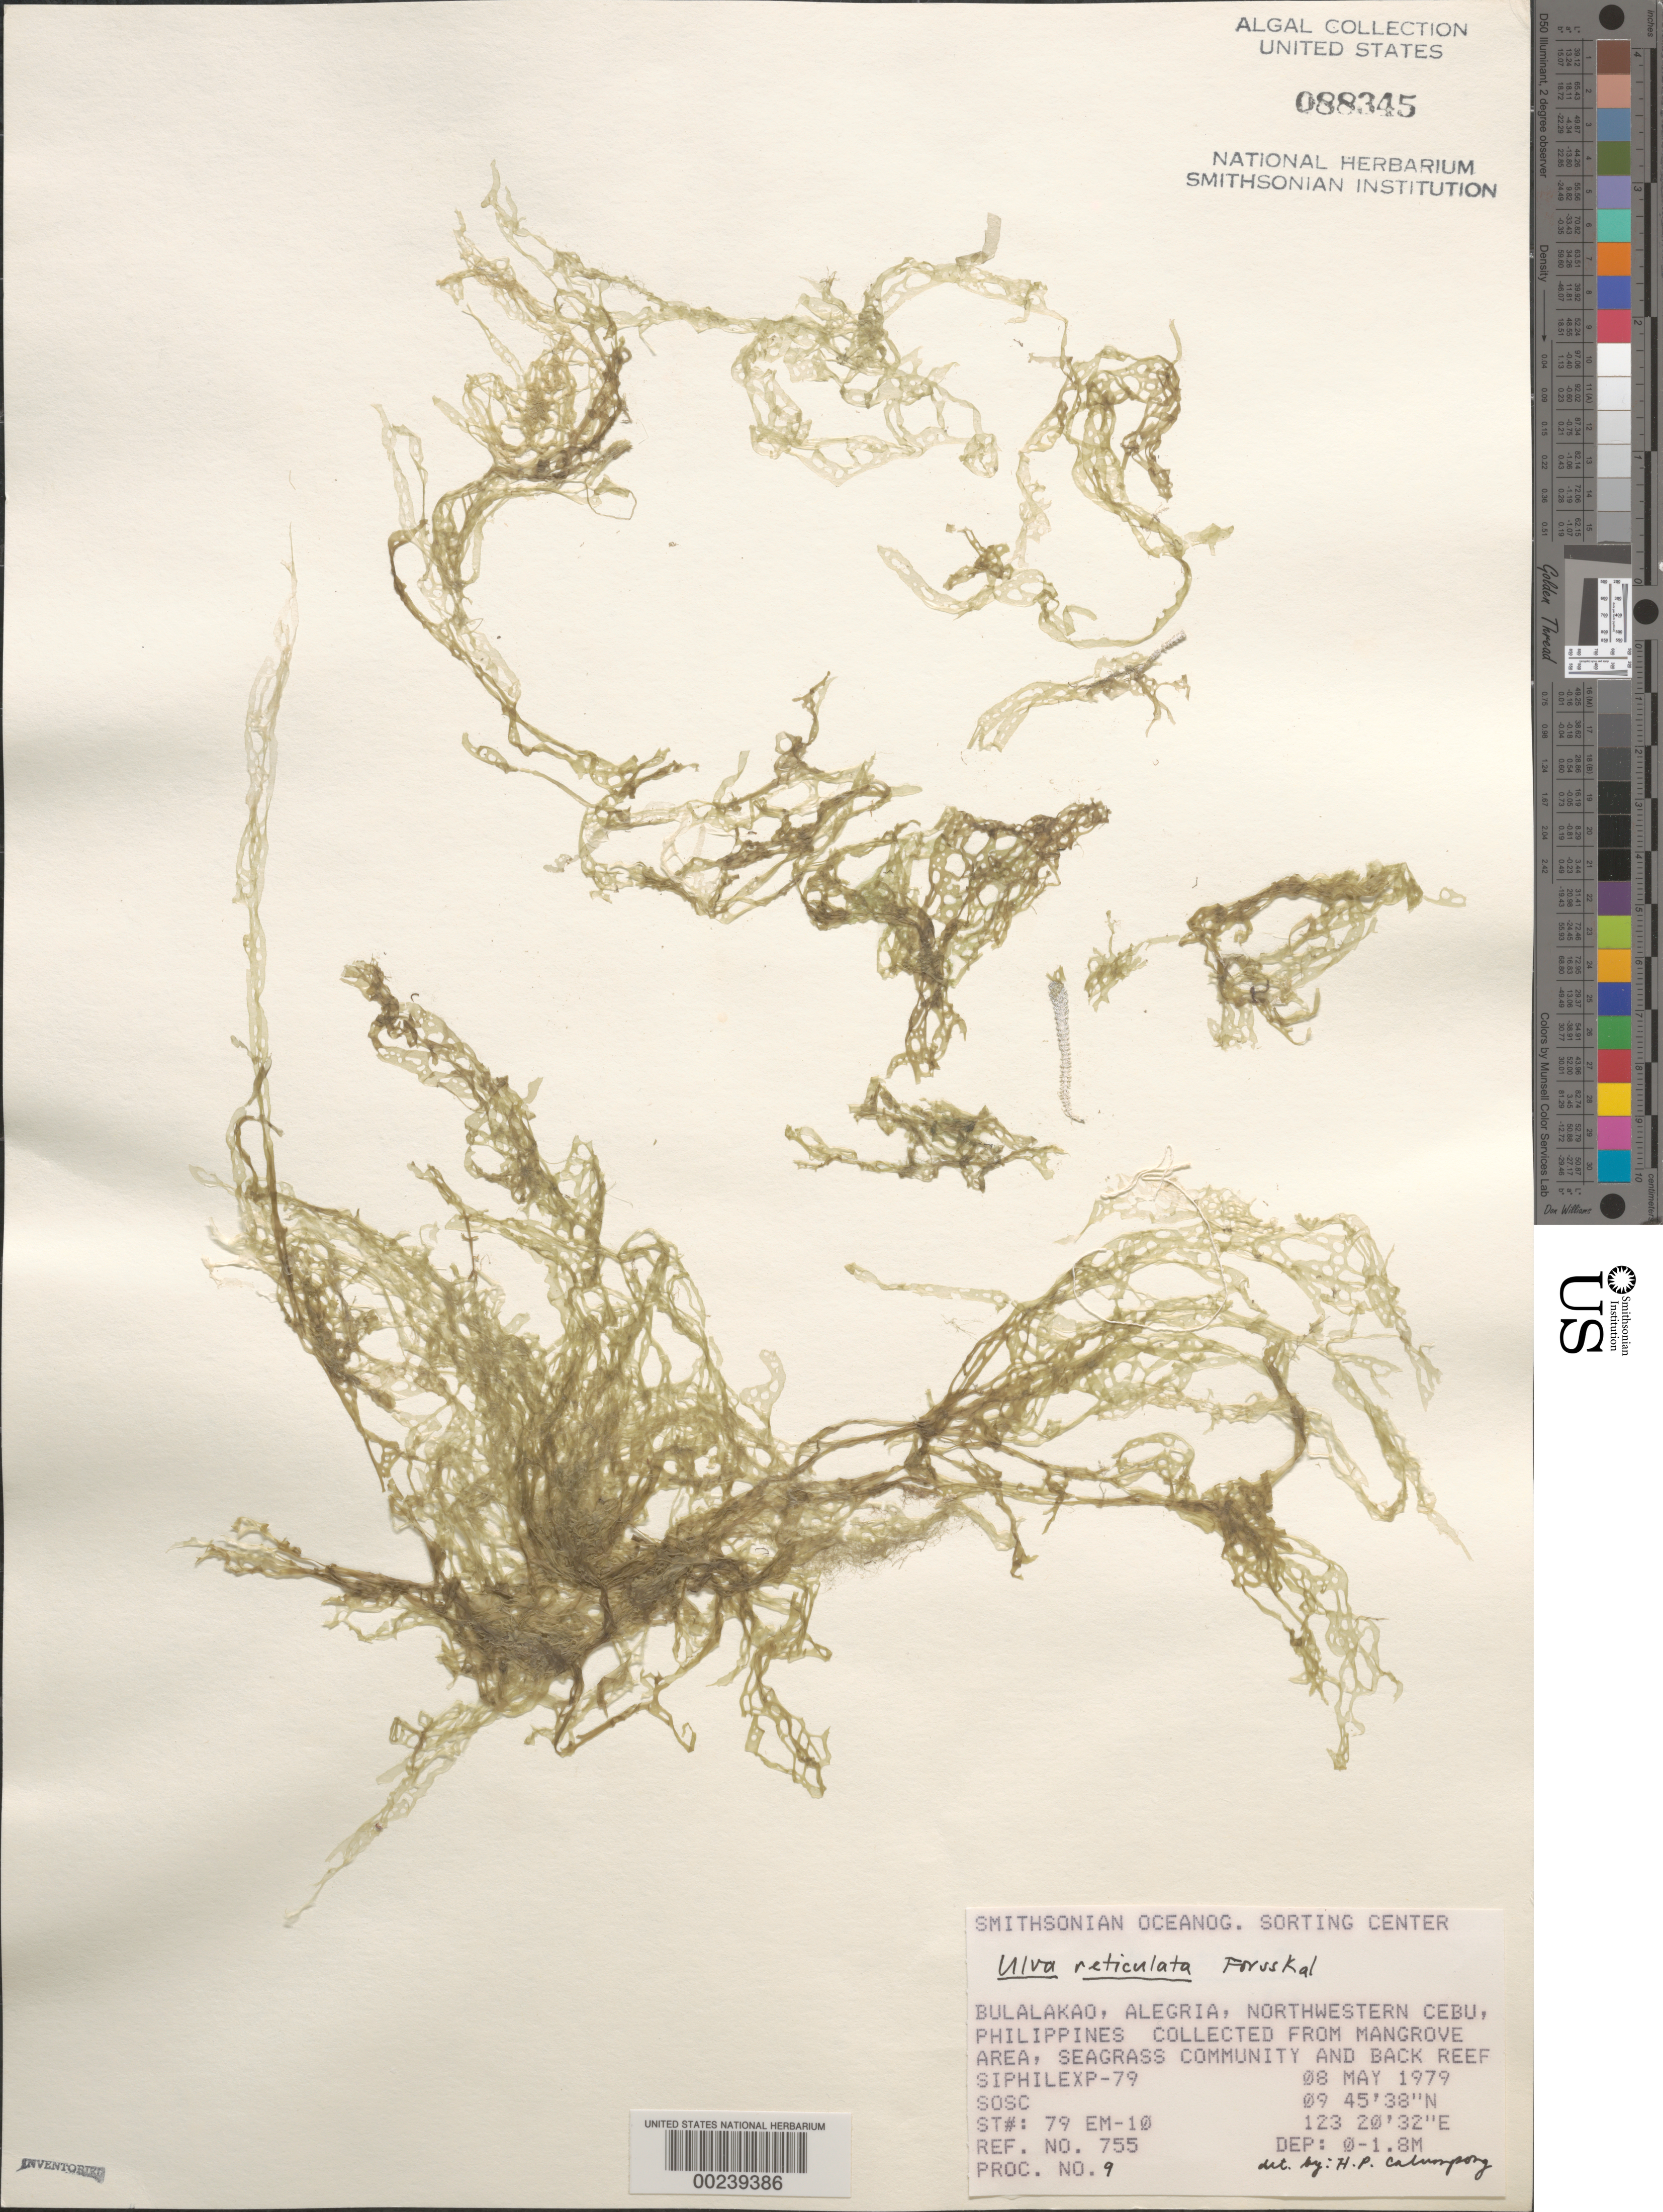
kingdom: Plantae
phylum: Chlorophyta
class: Ulvophyceae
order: Ulvales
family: Ulvaceae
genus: Ulva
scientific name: Ulva reticulata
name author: Forssk.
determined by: Calumpong, H. P.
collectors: SOSC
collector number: Station 79 Em-10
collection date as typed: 08 May 1979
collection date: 1979-05-08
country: Philippines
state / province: Central Visayas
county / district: Cebu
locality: Bulalakao, alegria, cebu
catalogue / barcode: US 88345